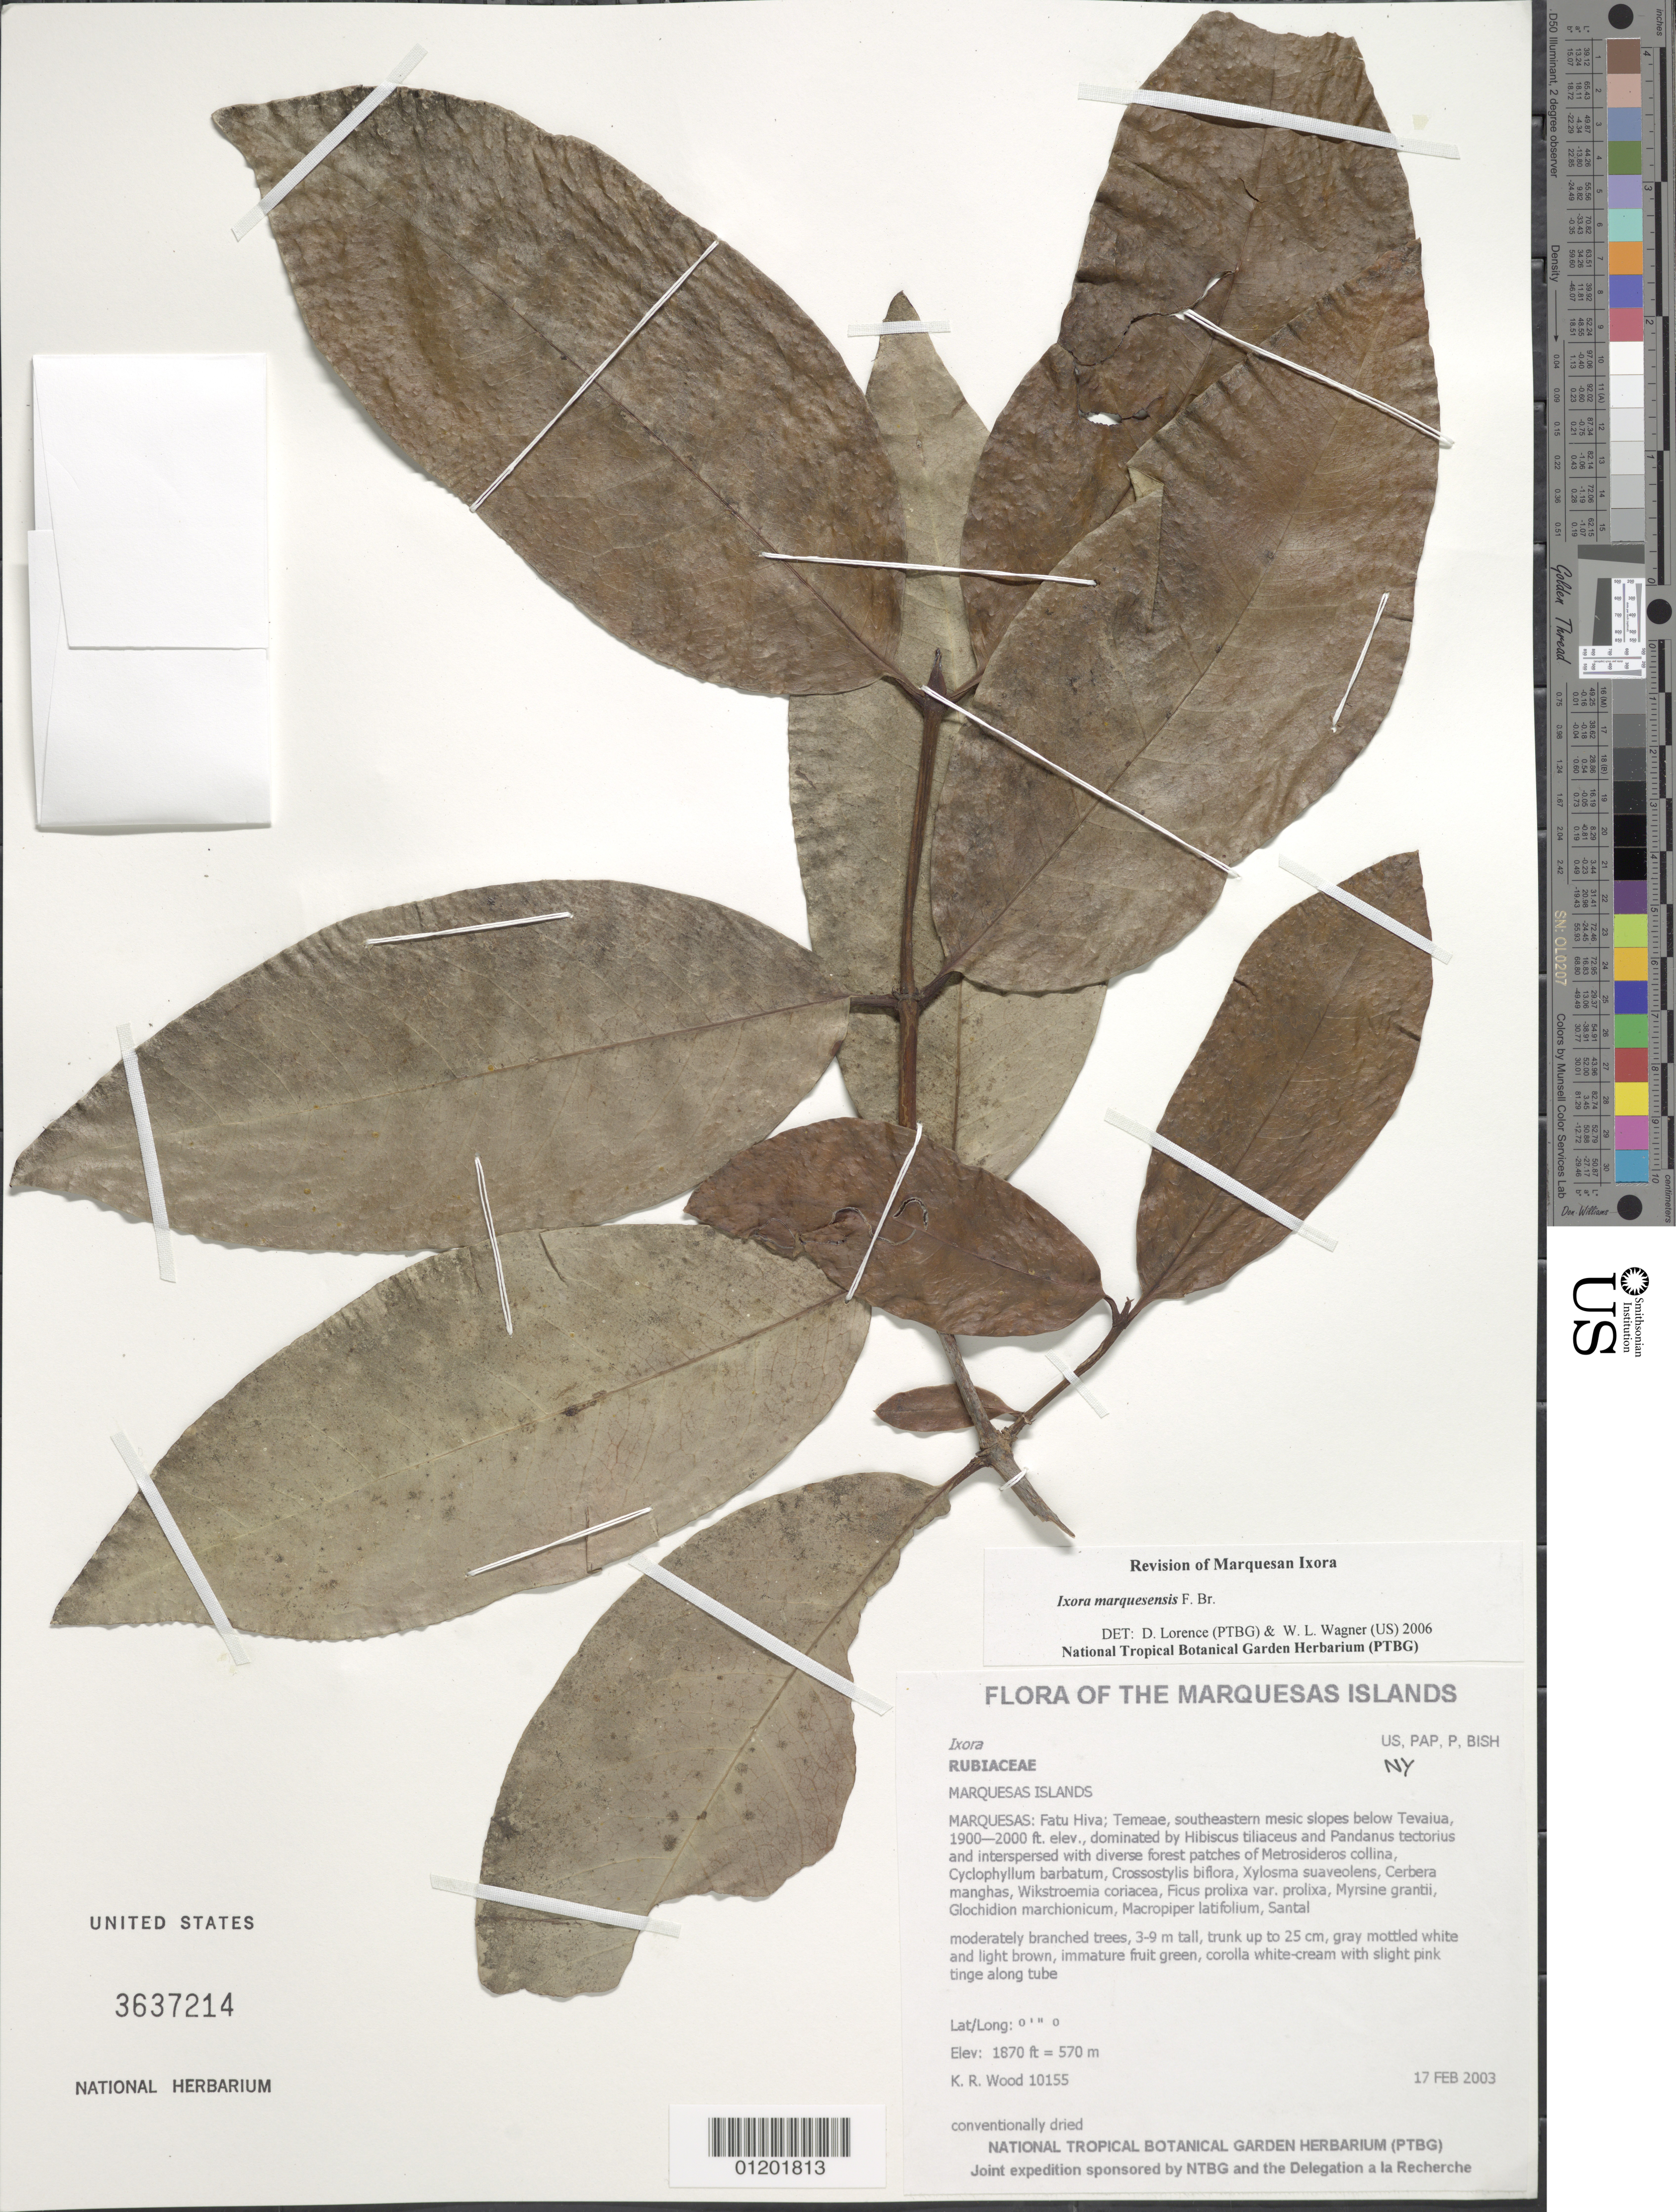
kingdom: Plantae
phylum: Tracheophyta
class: Magnoliopsida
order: Gentianales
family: Rubiaceae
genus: Ixora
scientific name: Ixora marquesensis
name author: F. Br.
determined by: Lorence, David H., (PTBG), National Tropical Botanical Garden (UNITED STATES)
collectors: K. R. Wood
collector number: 10155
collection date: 2003-02-17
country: French Polynesia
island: Fatu Hiva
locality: Temeae, southeastern mesic slopes below Tevaiua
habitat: Mid-slope, N aspect, moderate slope, scattered, mesic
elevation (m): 570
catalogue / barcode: US 3637214